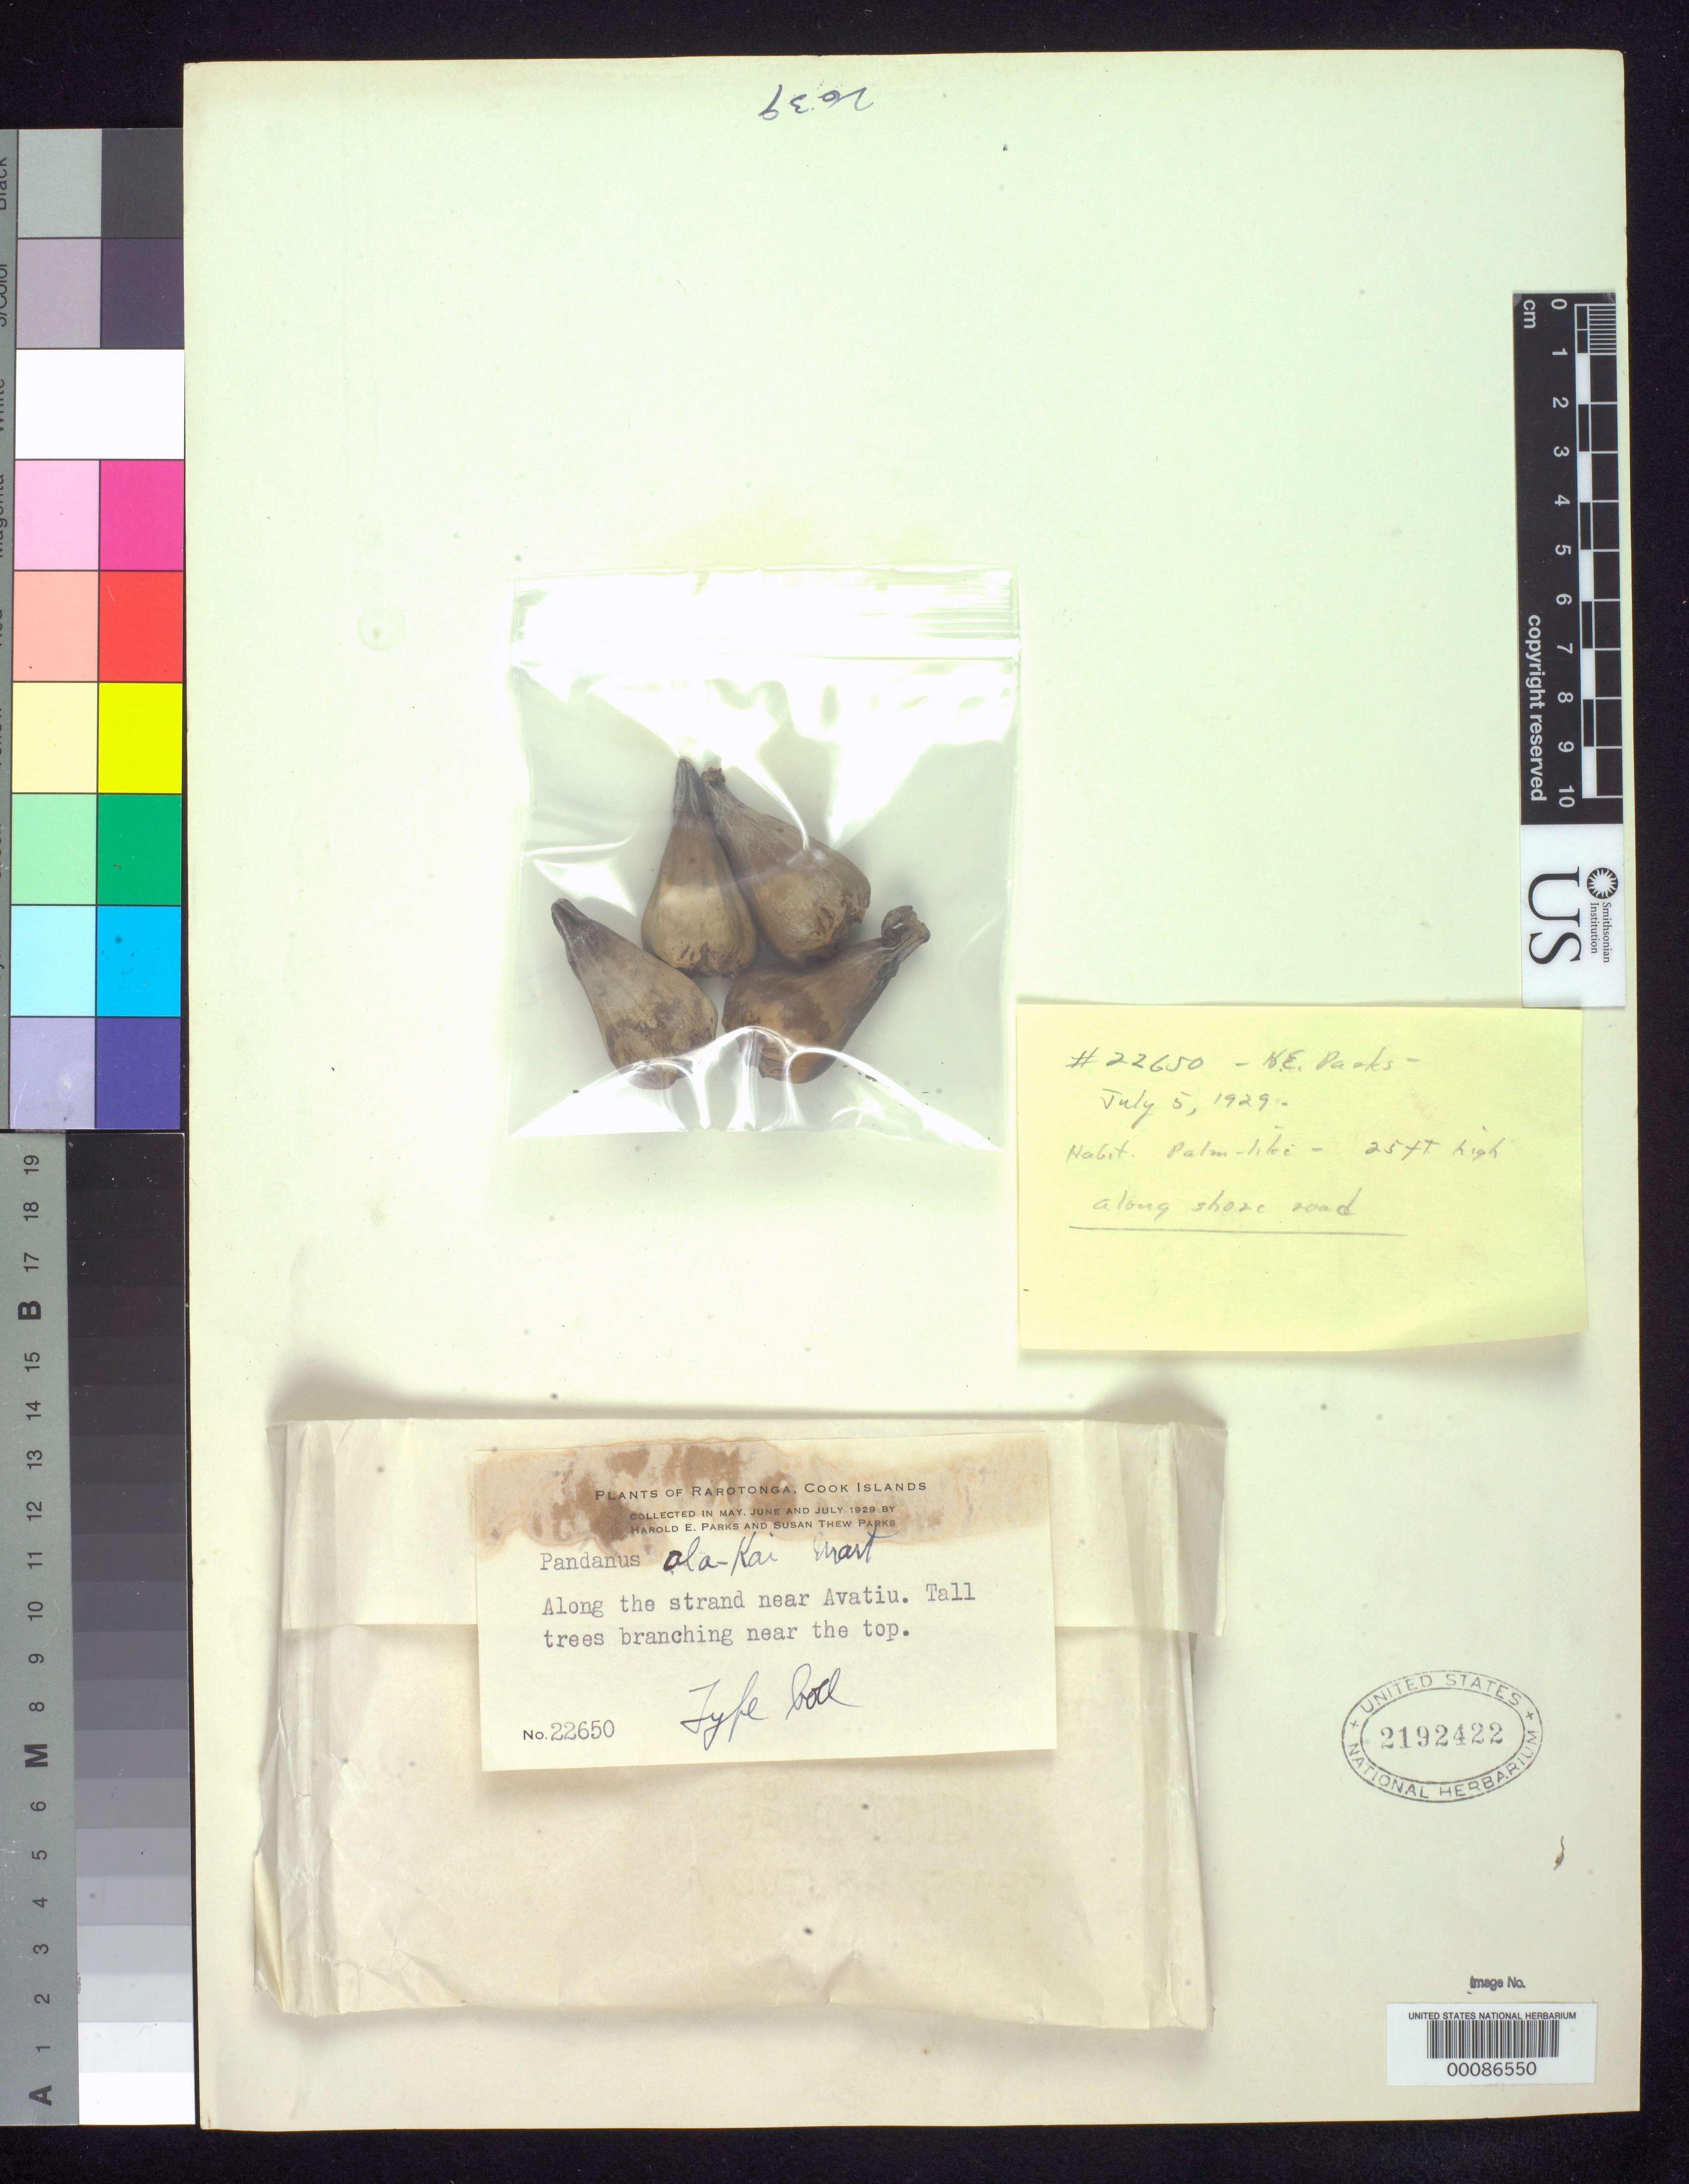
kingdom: Plantae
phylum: Tracheophyta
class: Liliopsida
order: Pandanales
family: Pandanaceae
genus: Pandanus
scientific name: Pandanus ala-kai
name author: Martelli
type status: Isosyntype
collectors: H. E. Parks & S. Parks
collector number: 22650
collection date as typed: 1929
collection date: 1929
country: Cook Islands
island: Rarotonga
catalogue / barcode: US 2192422